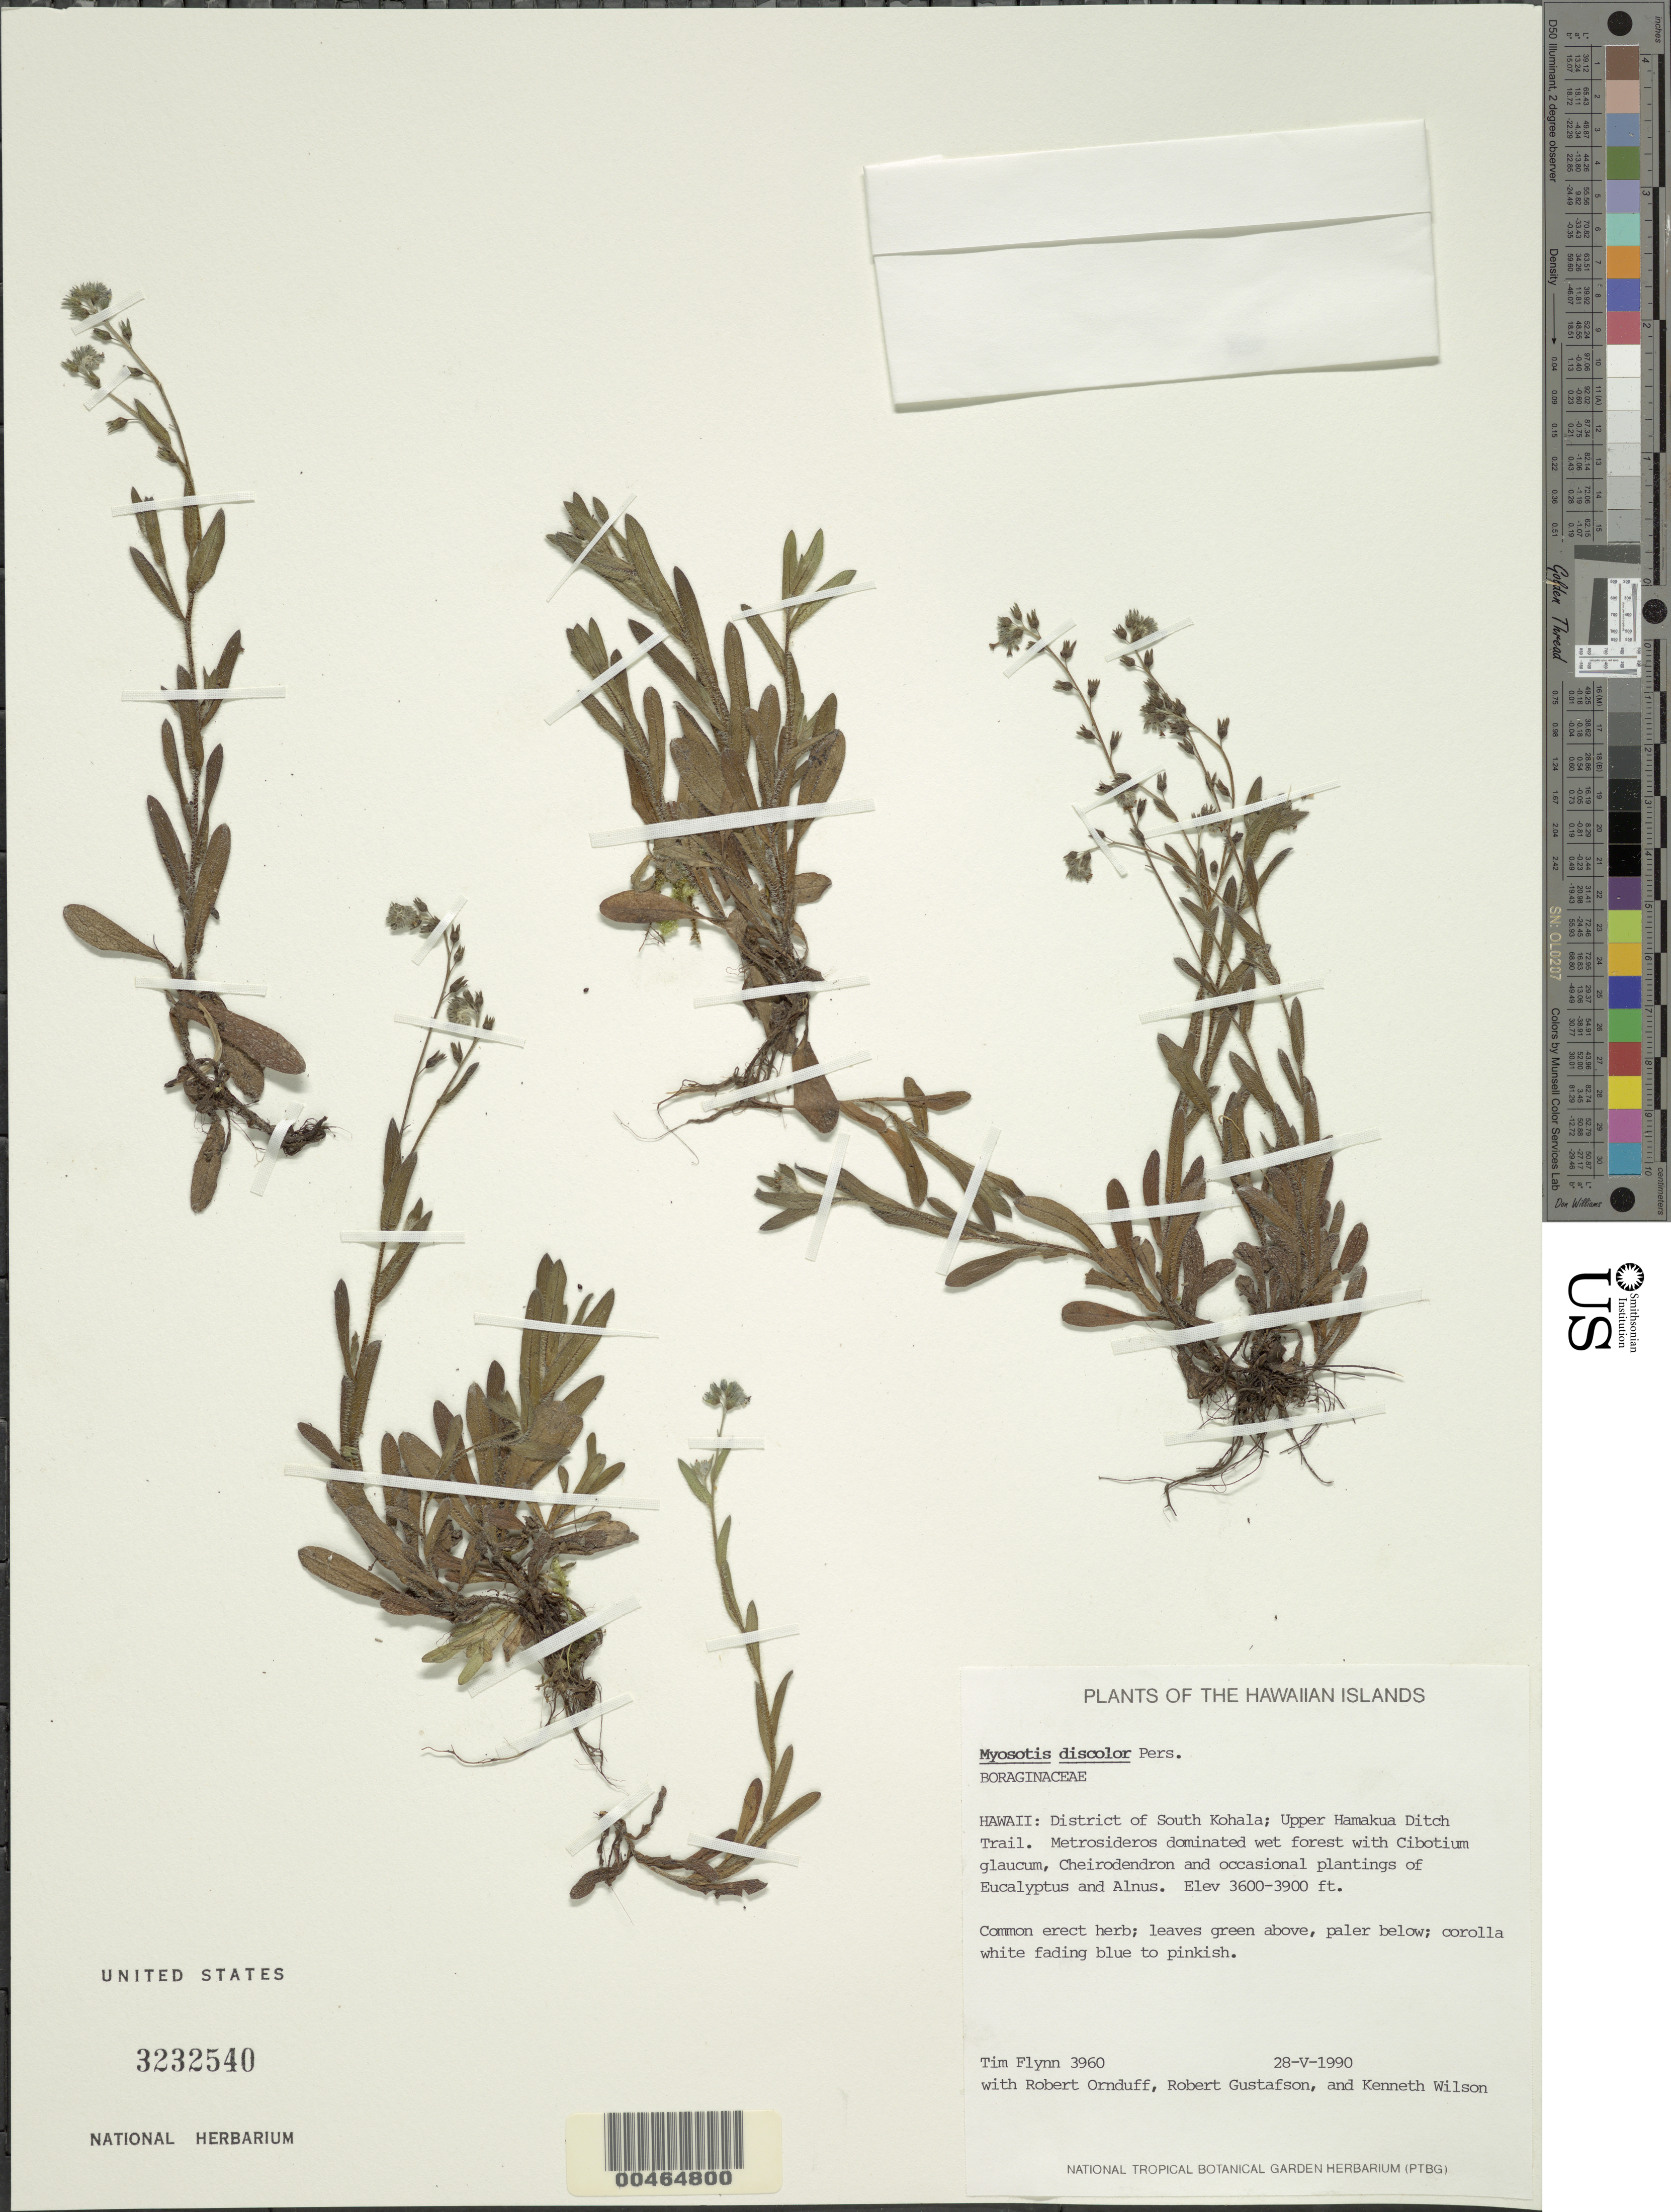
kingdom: Plantae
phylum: Tracheophyta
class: Magnoliopsida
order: Boraginales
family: Boraginaceae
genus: Myosotis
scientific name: Myosotis discolor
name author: Pers.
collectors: T. W. Flynn, R. Ornduff, R. Gustafson & K. Wilson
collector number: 3960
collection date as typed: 28 May 1990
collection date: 1990-05-28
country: United States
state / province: Hawaii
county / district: Hawaii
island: Hawaii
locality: District of South Kohala, upper Hamakua Ditch Trail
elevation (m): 1097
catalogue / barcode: US 3232540